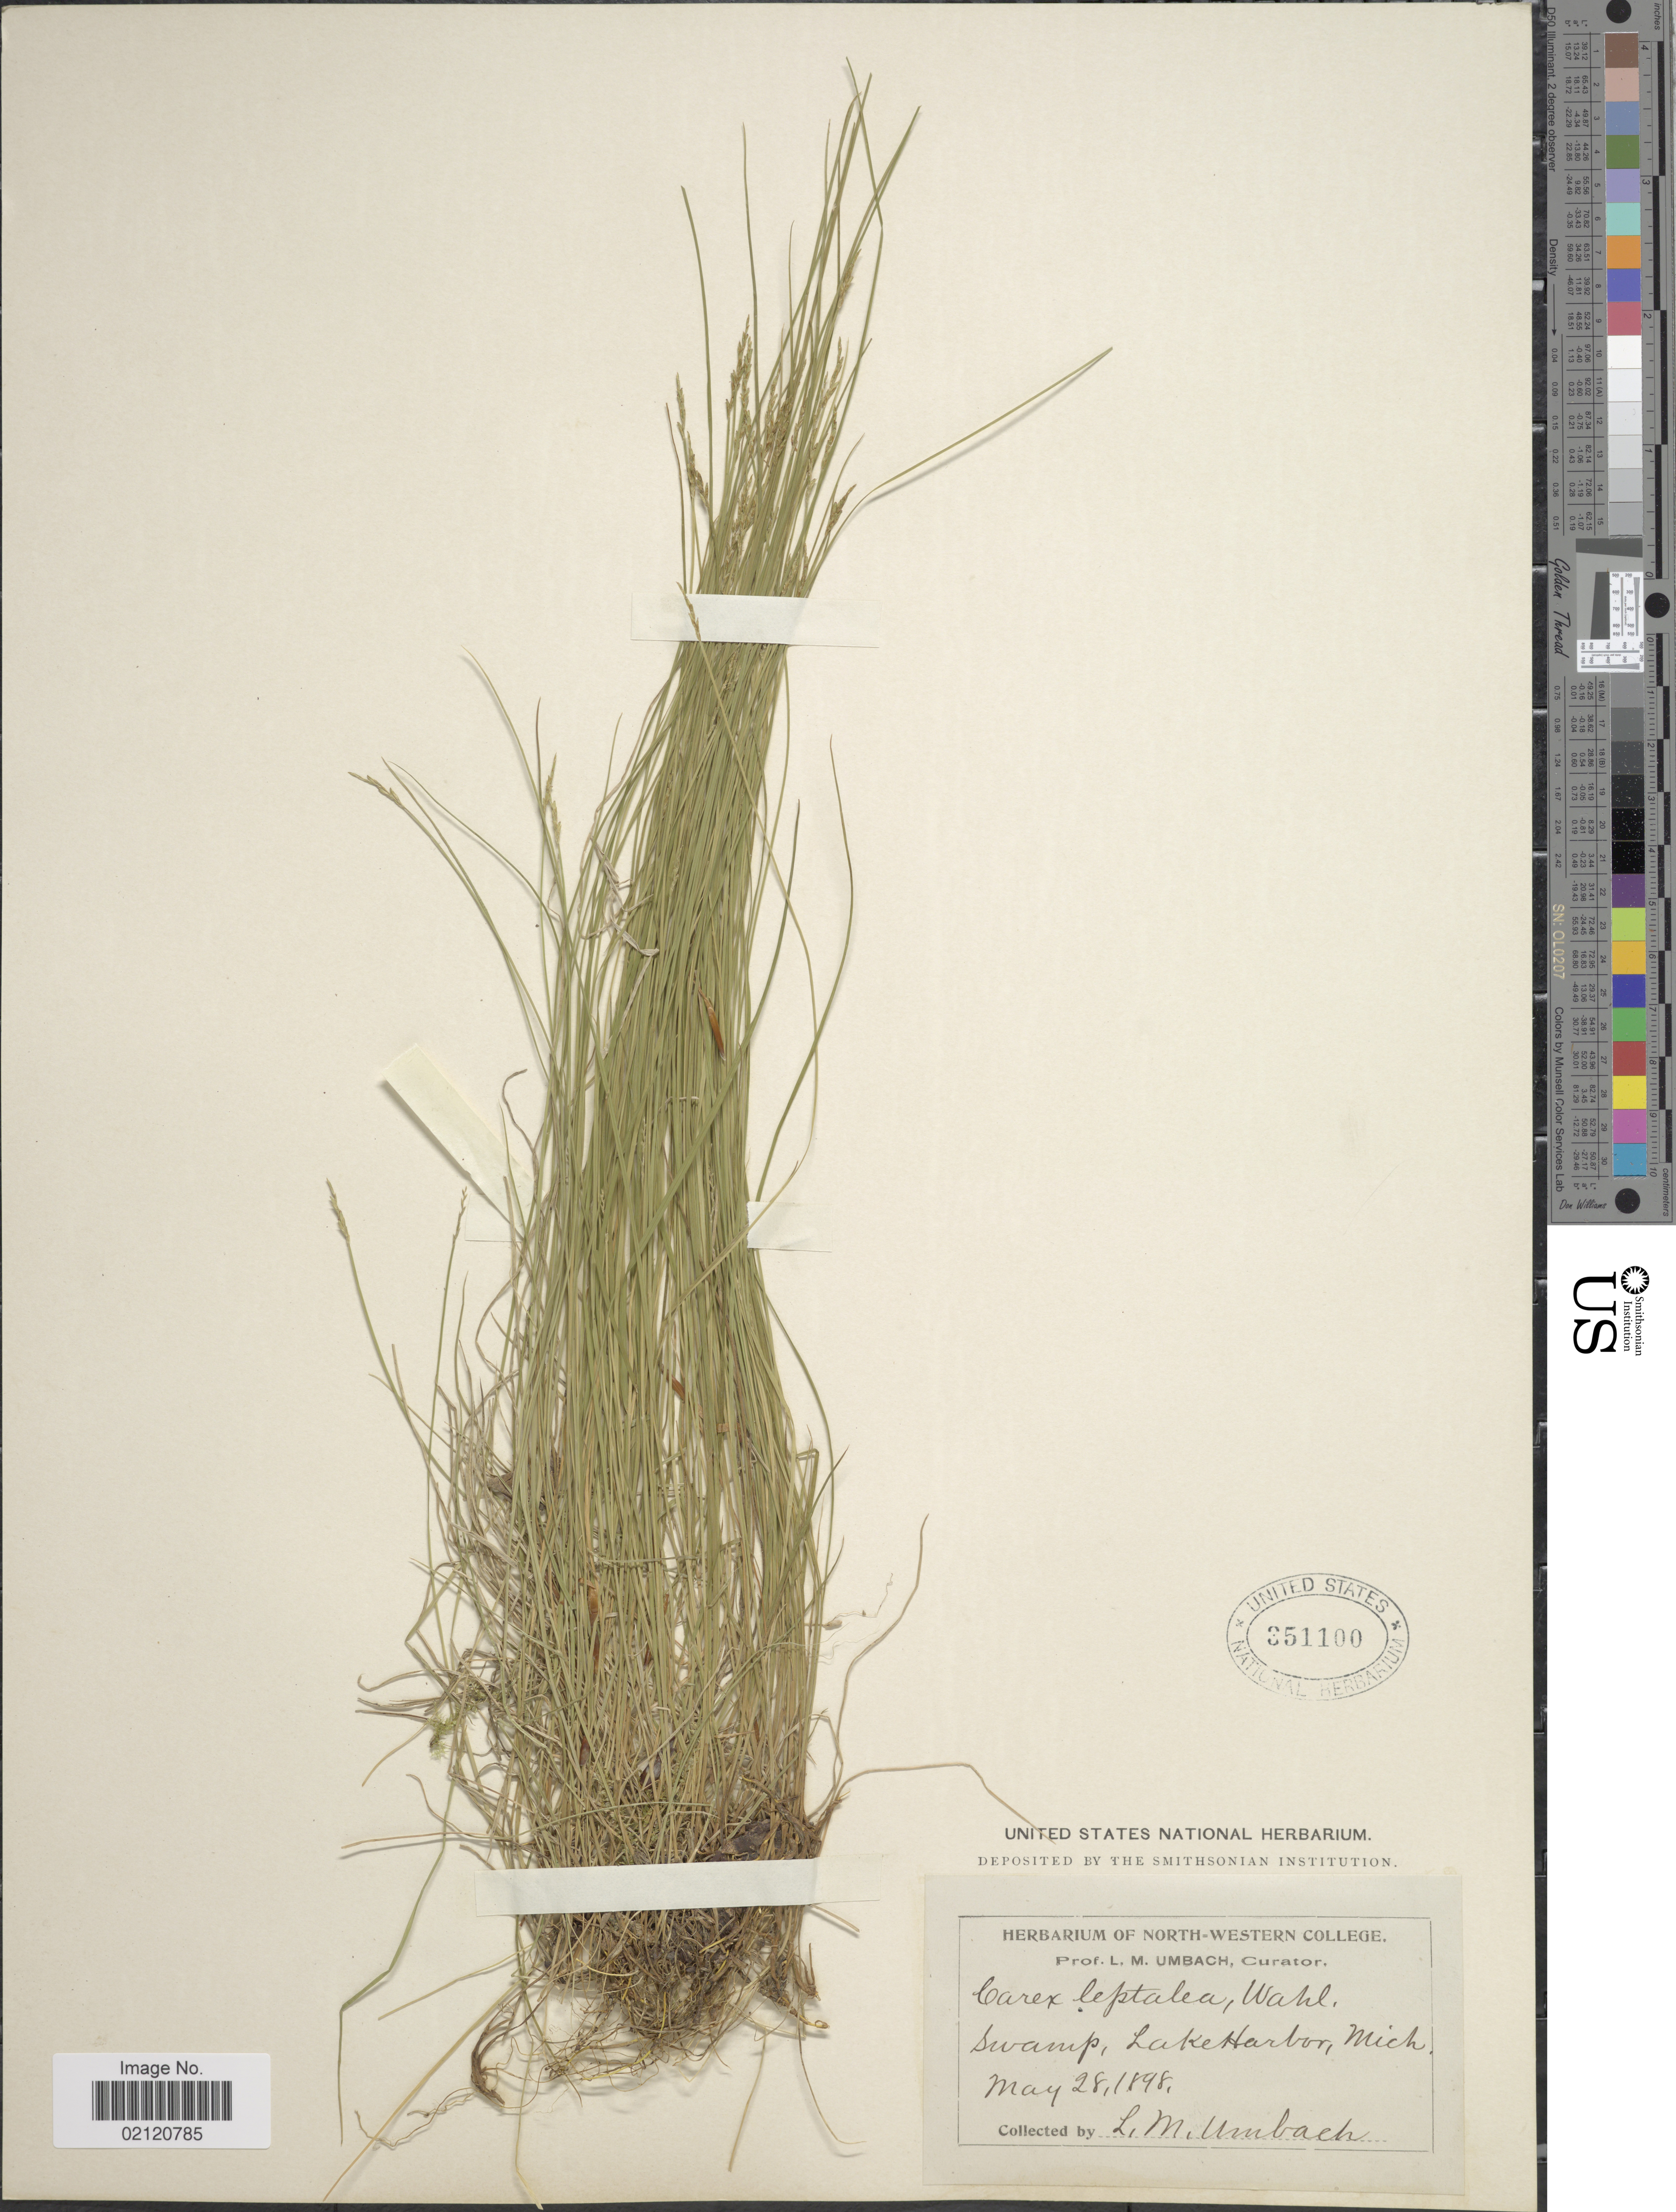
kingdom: Plantae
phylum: Tracheophyta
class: Liliopsida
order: Poales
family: Cyperaceae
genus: Carex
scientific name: Carex leptalea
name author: Wahlenb.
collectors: L. M. Umbach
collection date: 1898-05-28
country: United States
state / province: Michigan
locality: Swamp, Lake Harbor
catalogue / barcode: US 351100